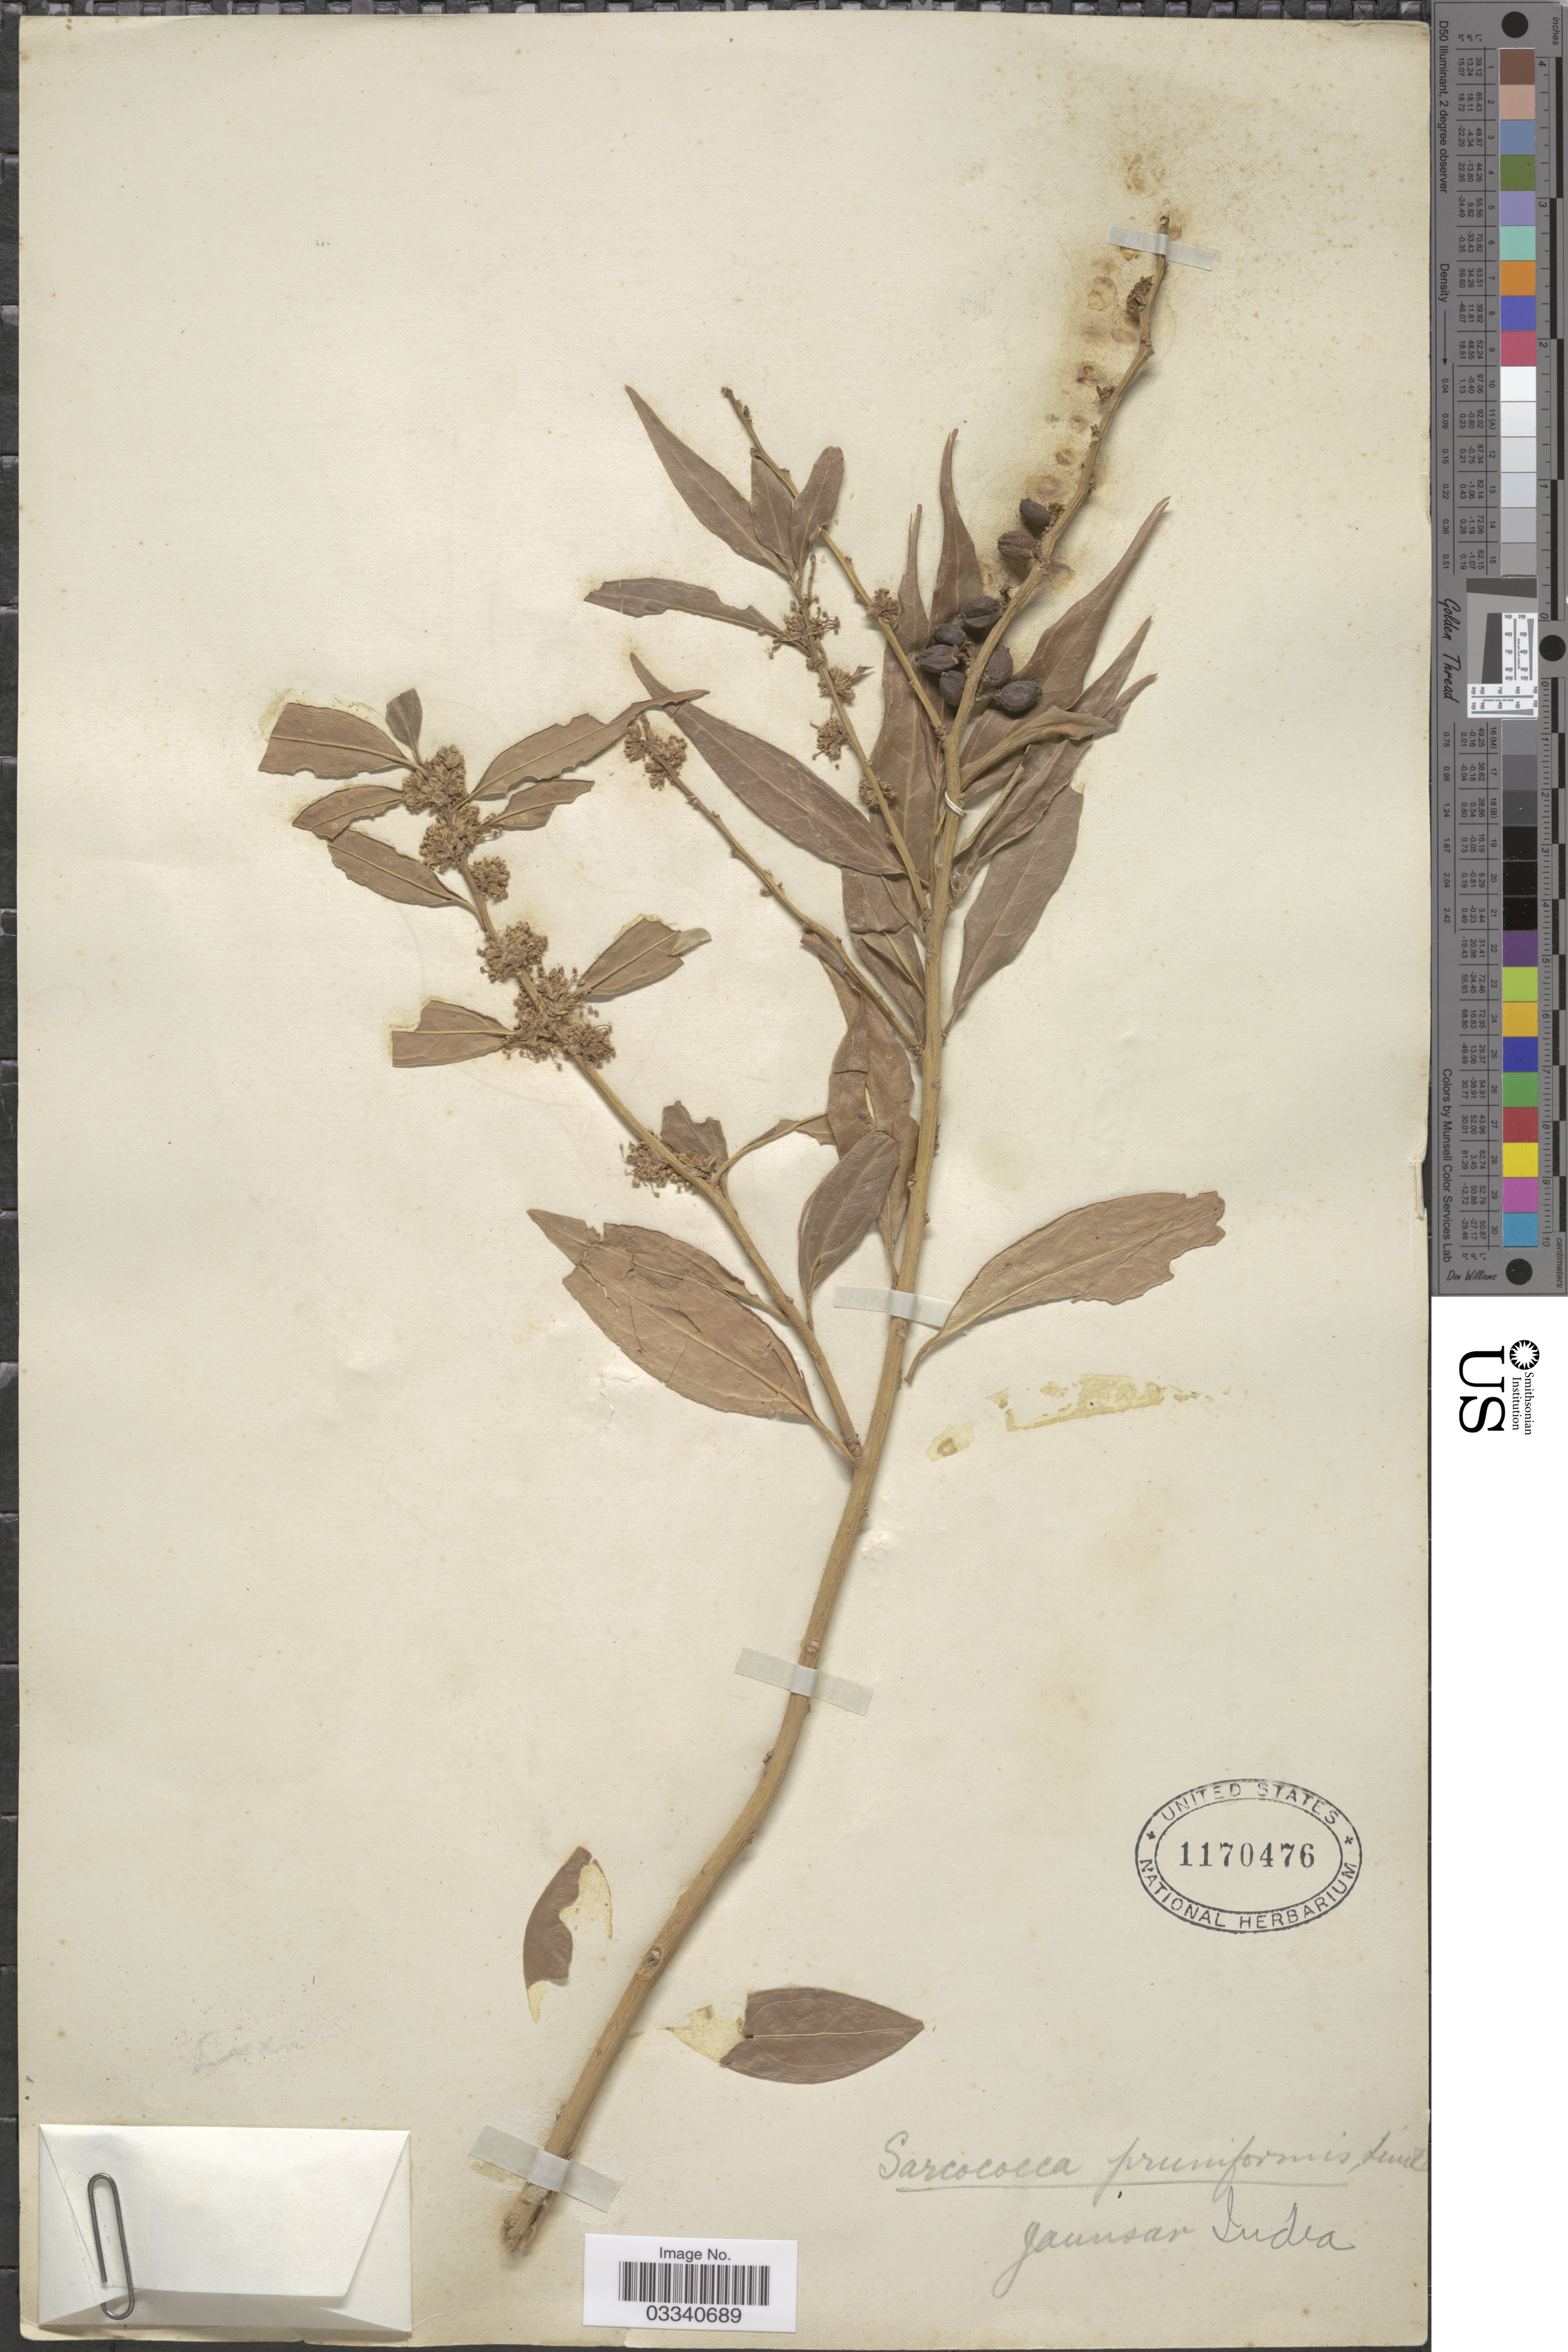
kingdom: Plantae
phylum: Tracheophyta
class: Magnoliopsida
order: Buxales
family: Buxaceae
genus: Sarcococca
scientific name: Sarcococca coriacea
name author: Müll. Arg.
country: India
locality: Jaunsar.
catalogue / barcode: US 1170476